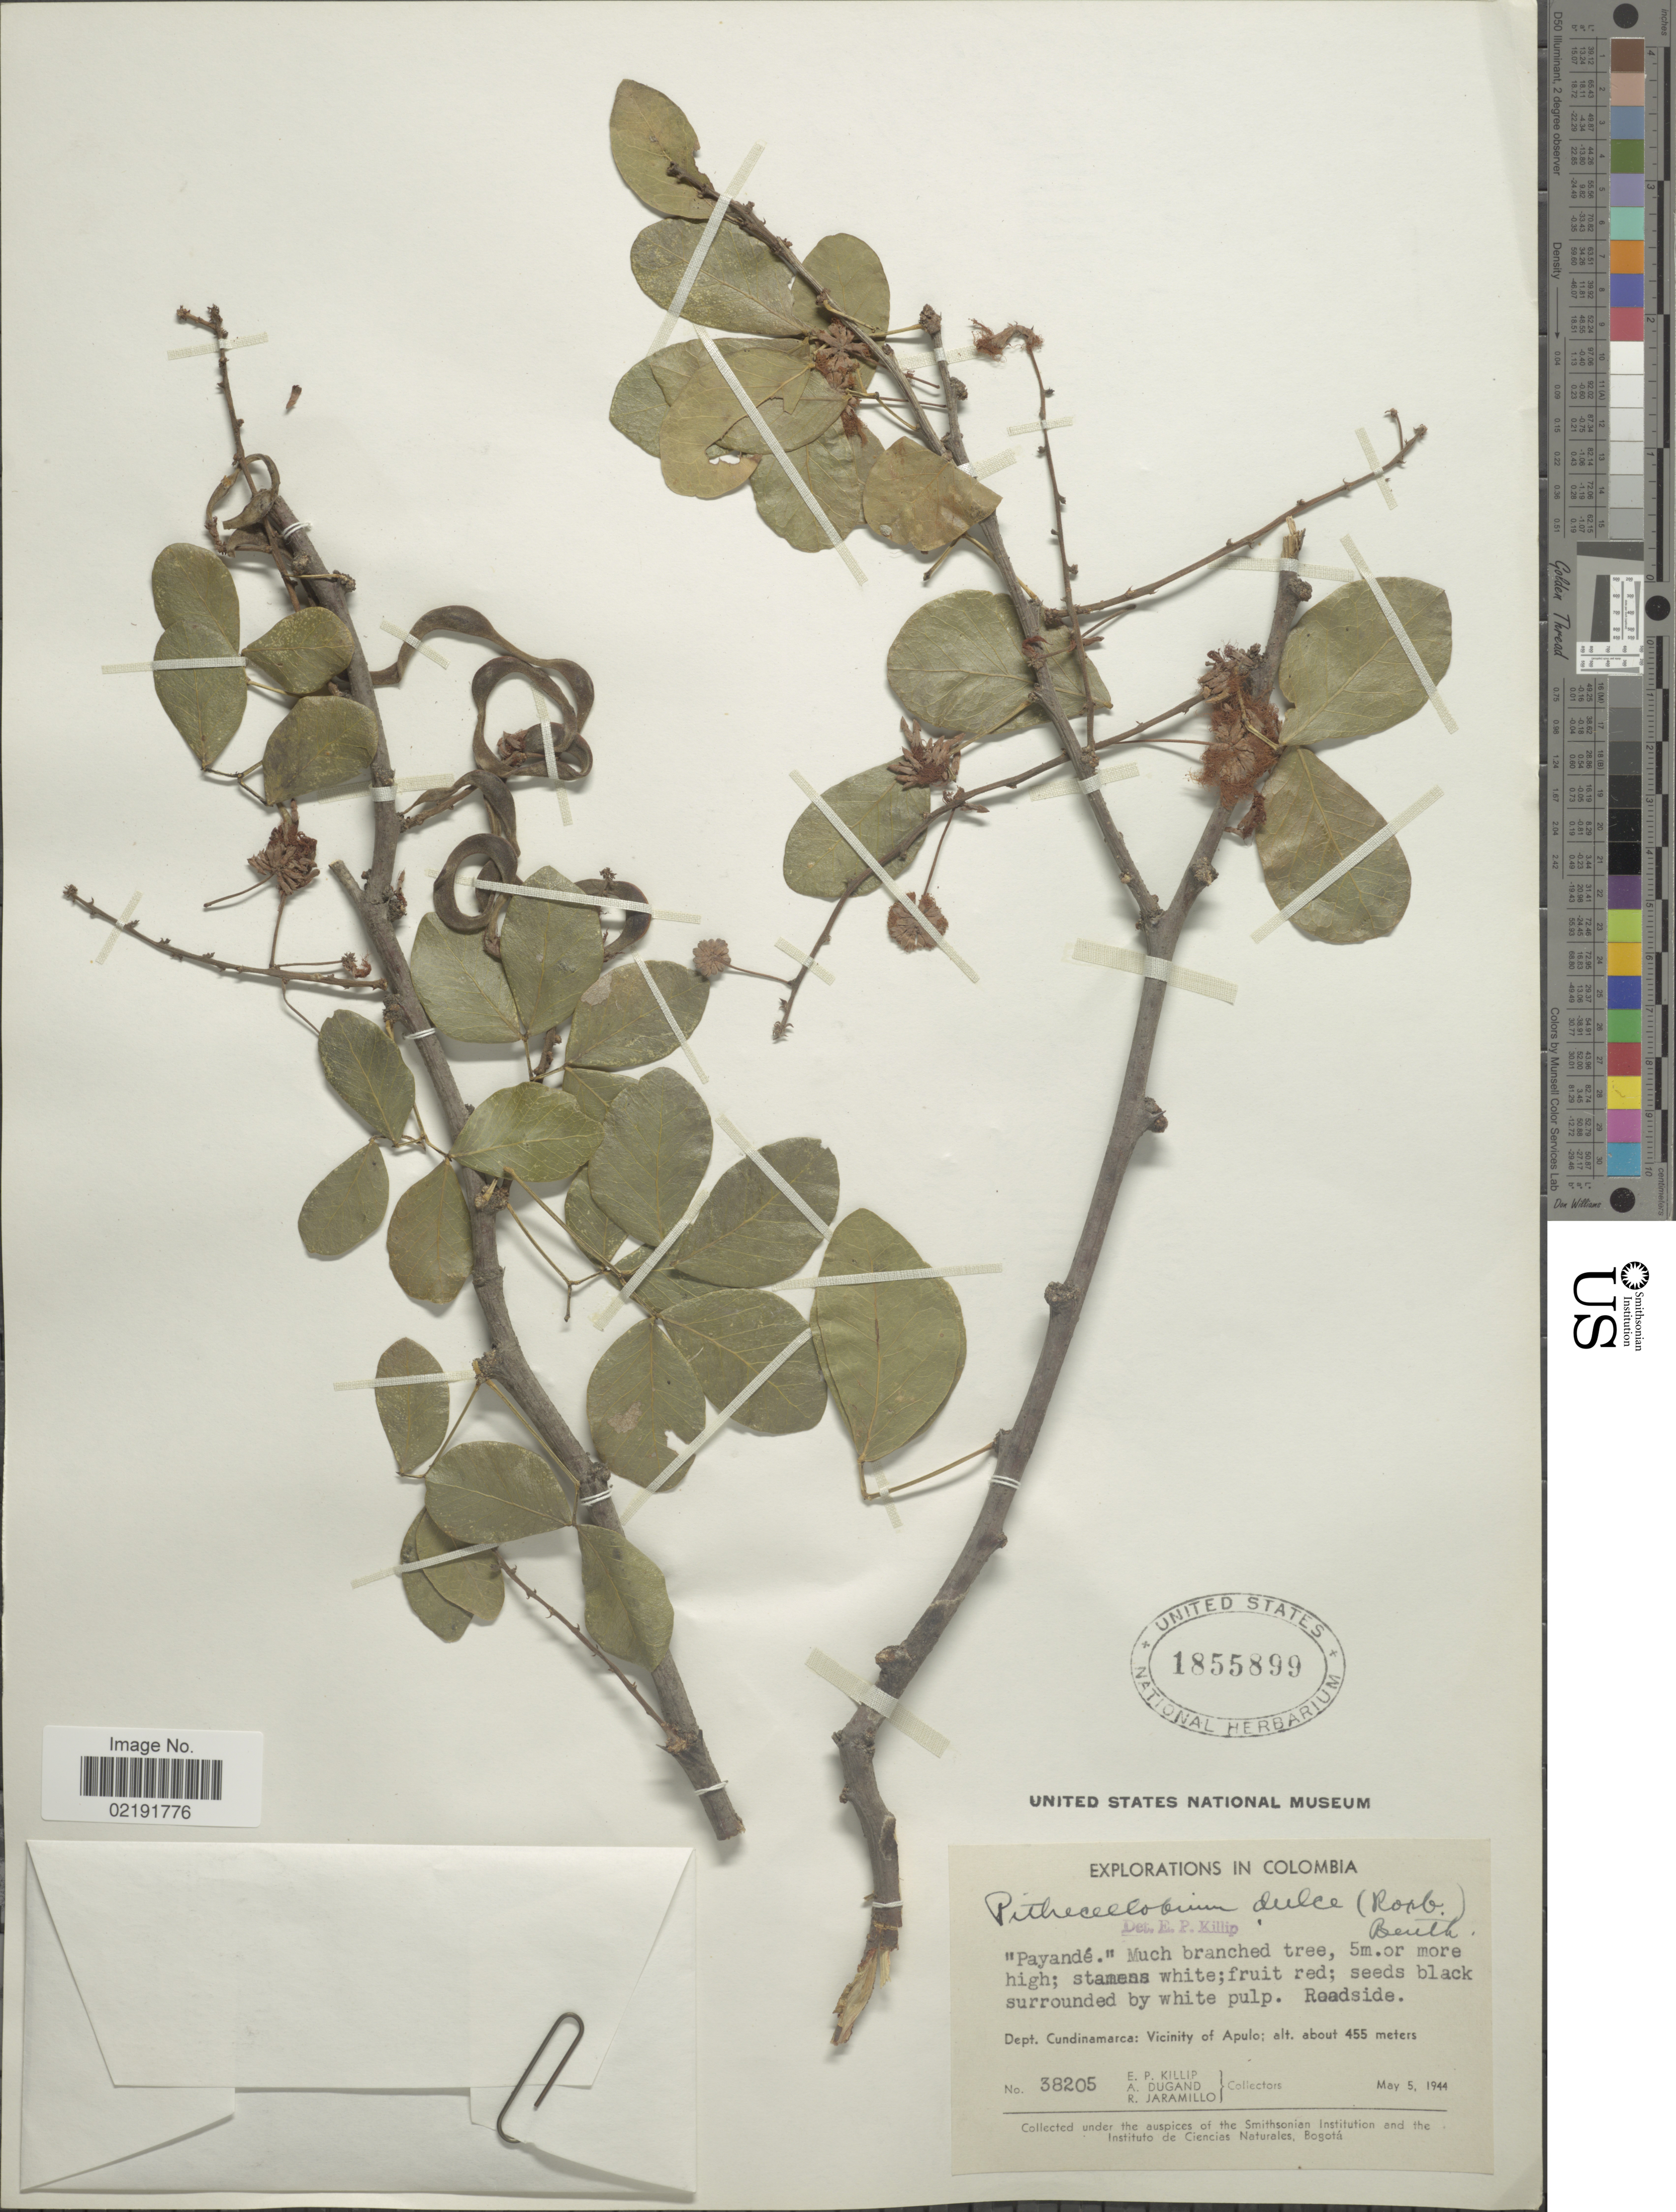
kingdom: Plantae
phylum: Tracheophyta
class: Magnoliopsida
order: Fabales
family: Fabaceae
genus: Pithecellobium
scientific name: Pithecellobium dulce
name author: (Roxb.) Benth.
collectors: E. P. Killip, A. Dugand & R. Jaramillo M.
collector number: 38205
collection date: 1944-05-05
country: Colombia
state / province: Cundinamarca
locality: Dept. Cundinamarca: Vicinity of Apulo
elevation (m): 455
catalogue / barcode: US 1855899